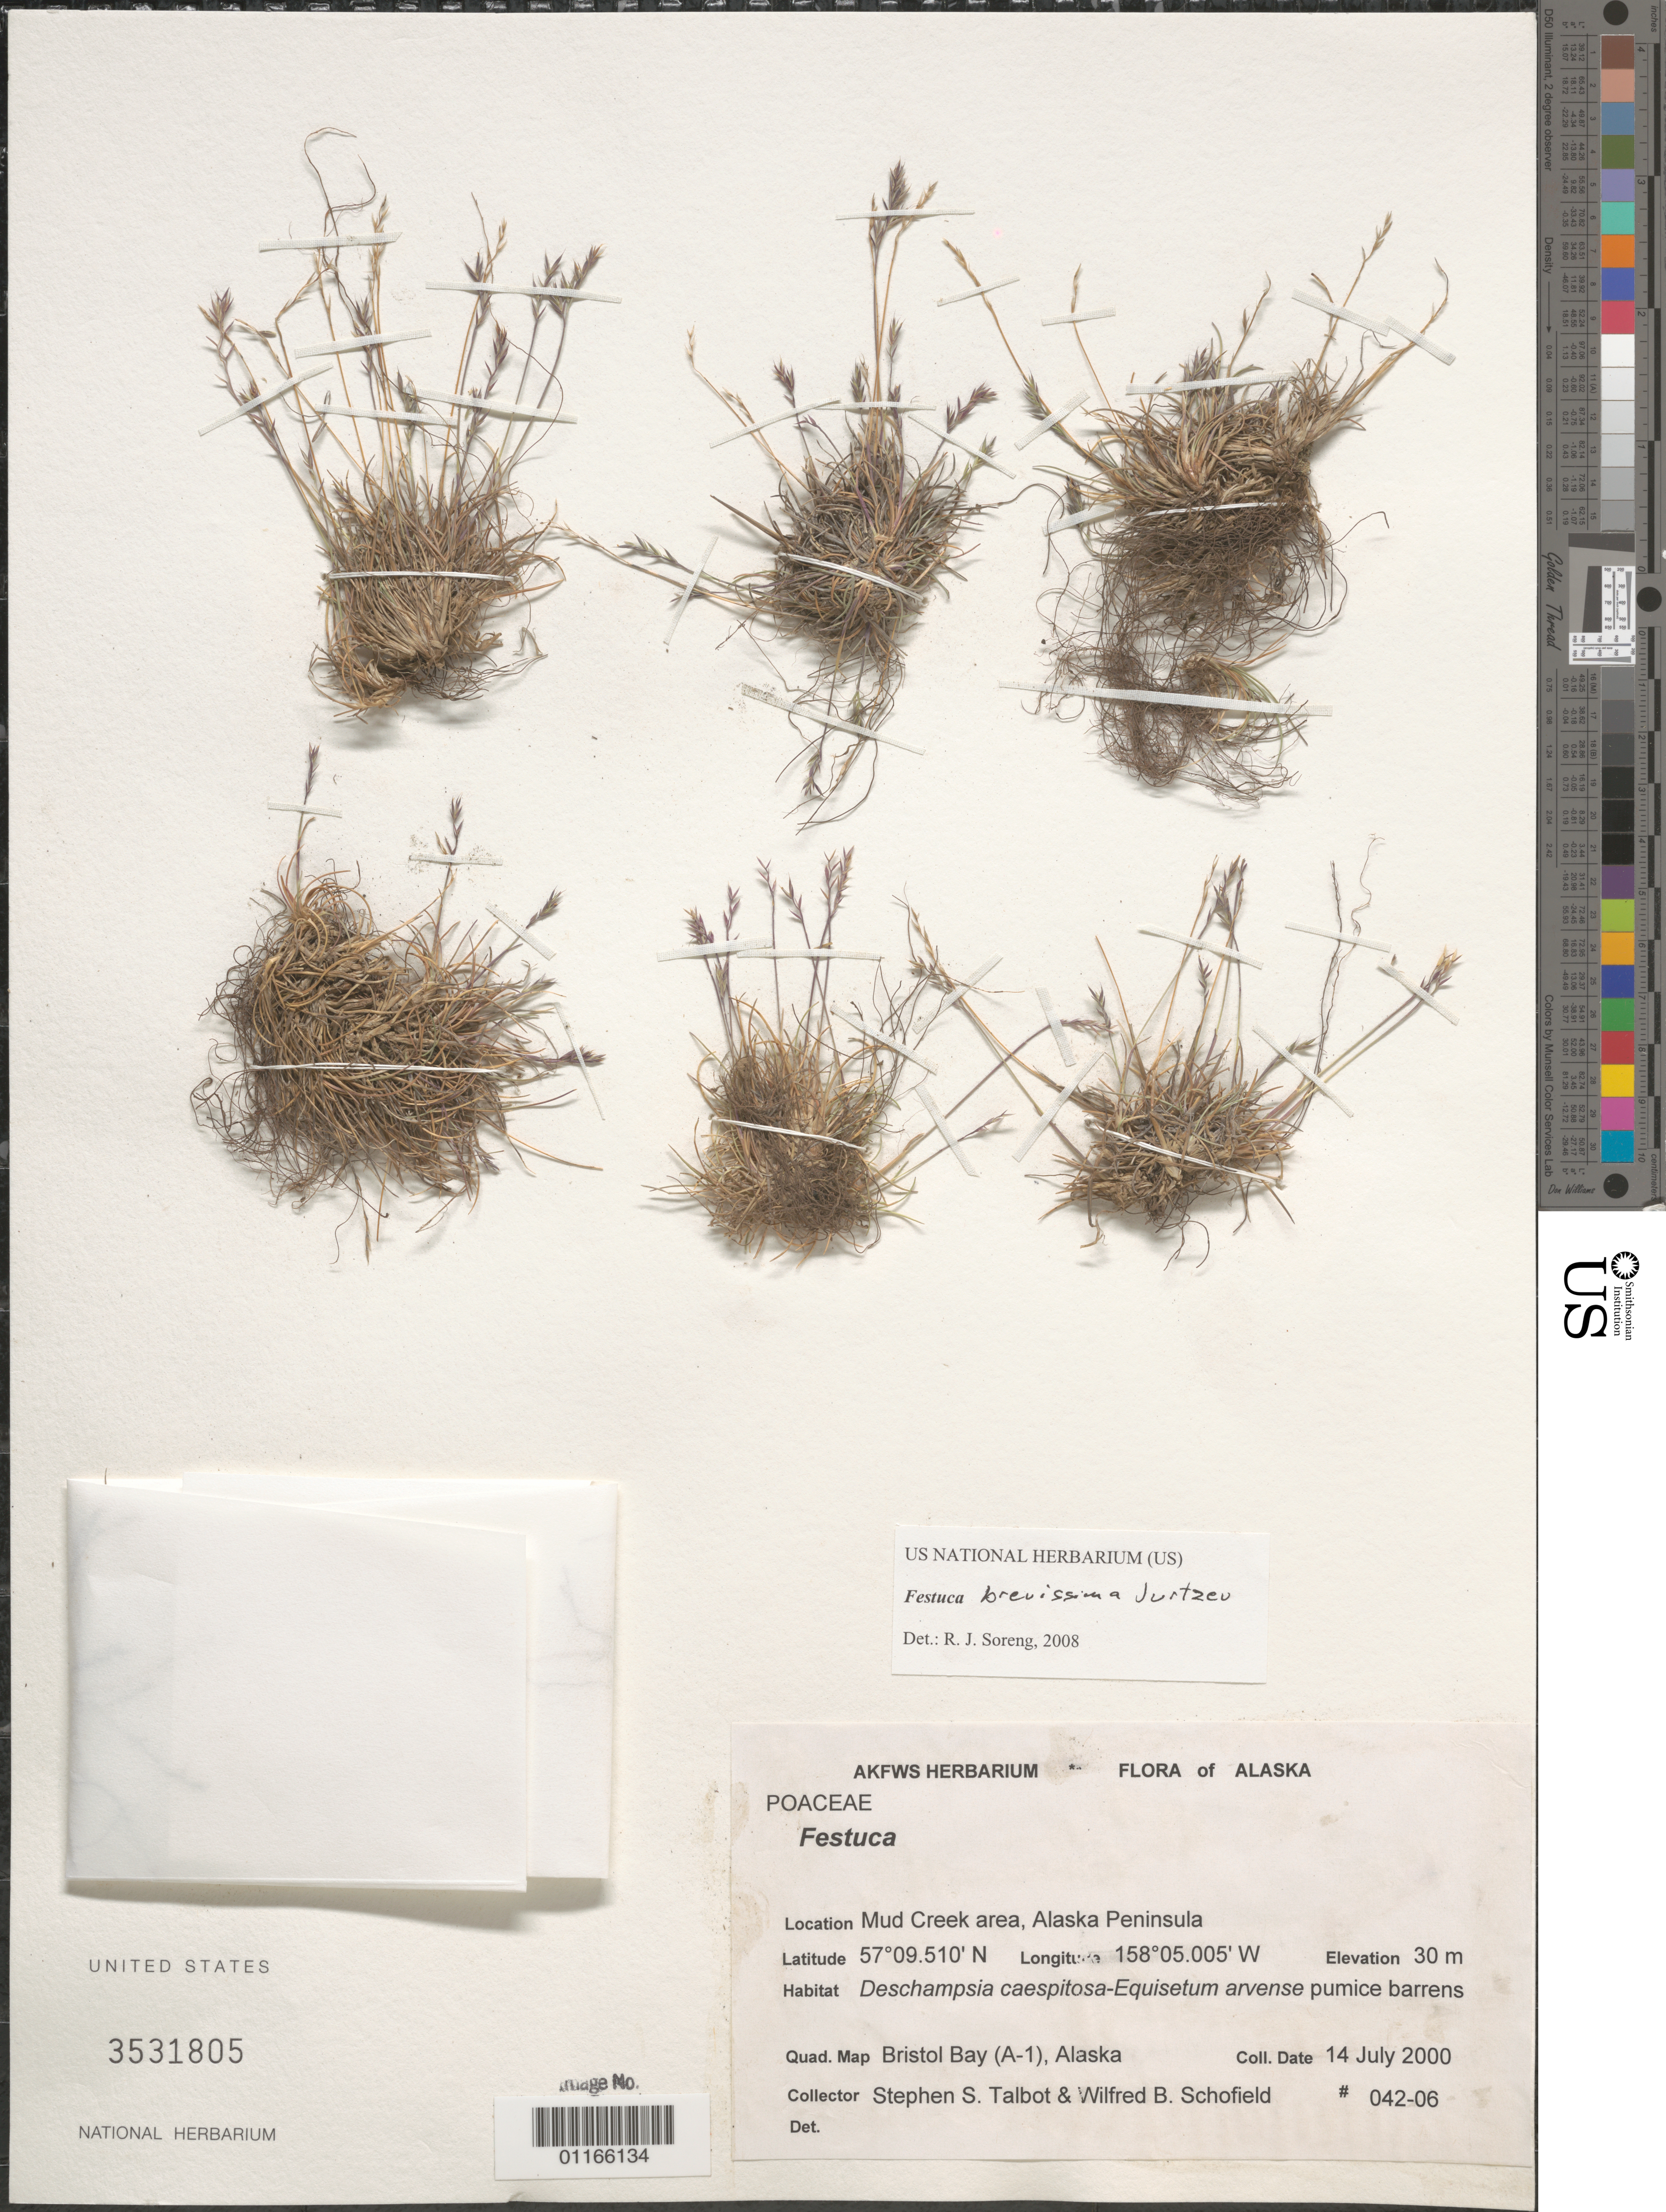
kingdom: Plantae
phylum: Tracheophyta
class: Liliopsida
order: Poales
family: Poaceae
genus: Festuca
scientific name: Festuca brevissima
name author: Jurtzev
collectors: S. S. Talbot & W. Schofield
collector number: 042-06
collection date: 2000-07-14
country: United States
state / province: Alaska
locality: Mud Creek area, Alaska Peninsula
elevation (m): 30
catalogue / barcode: US 3531805